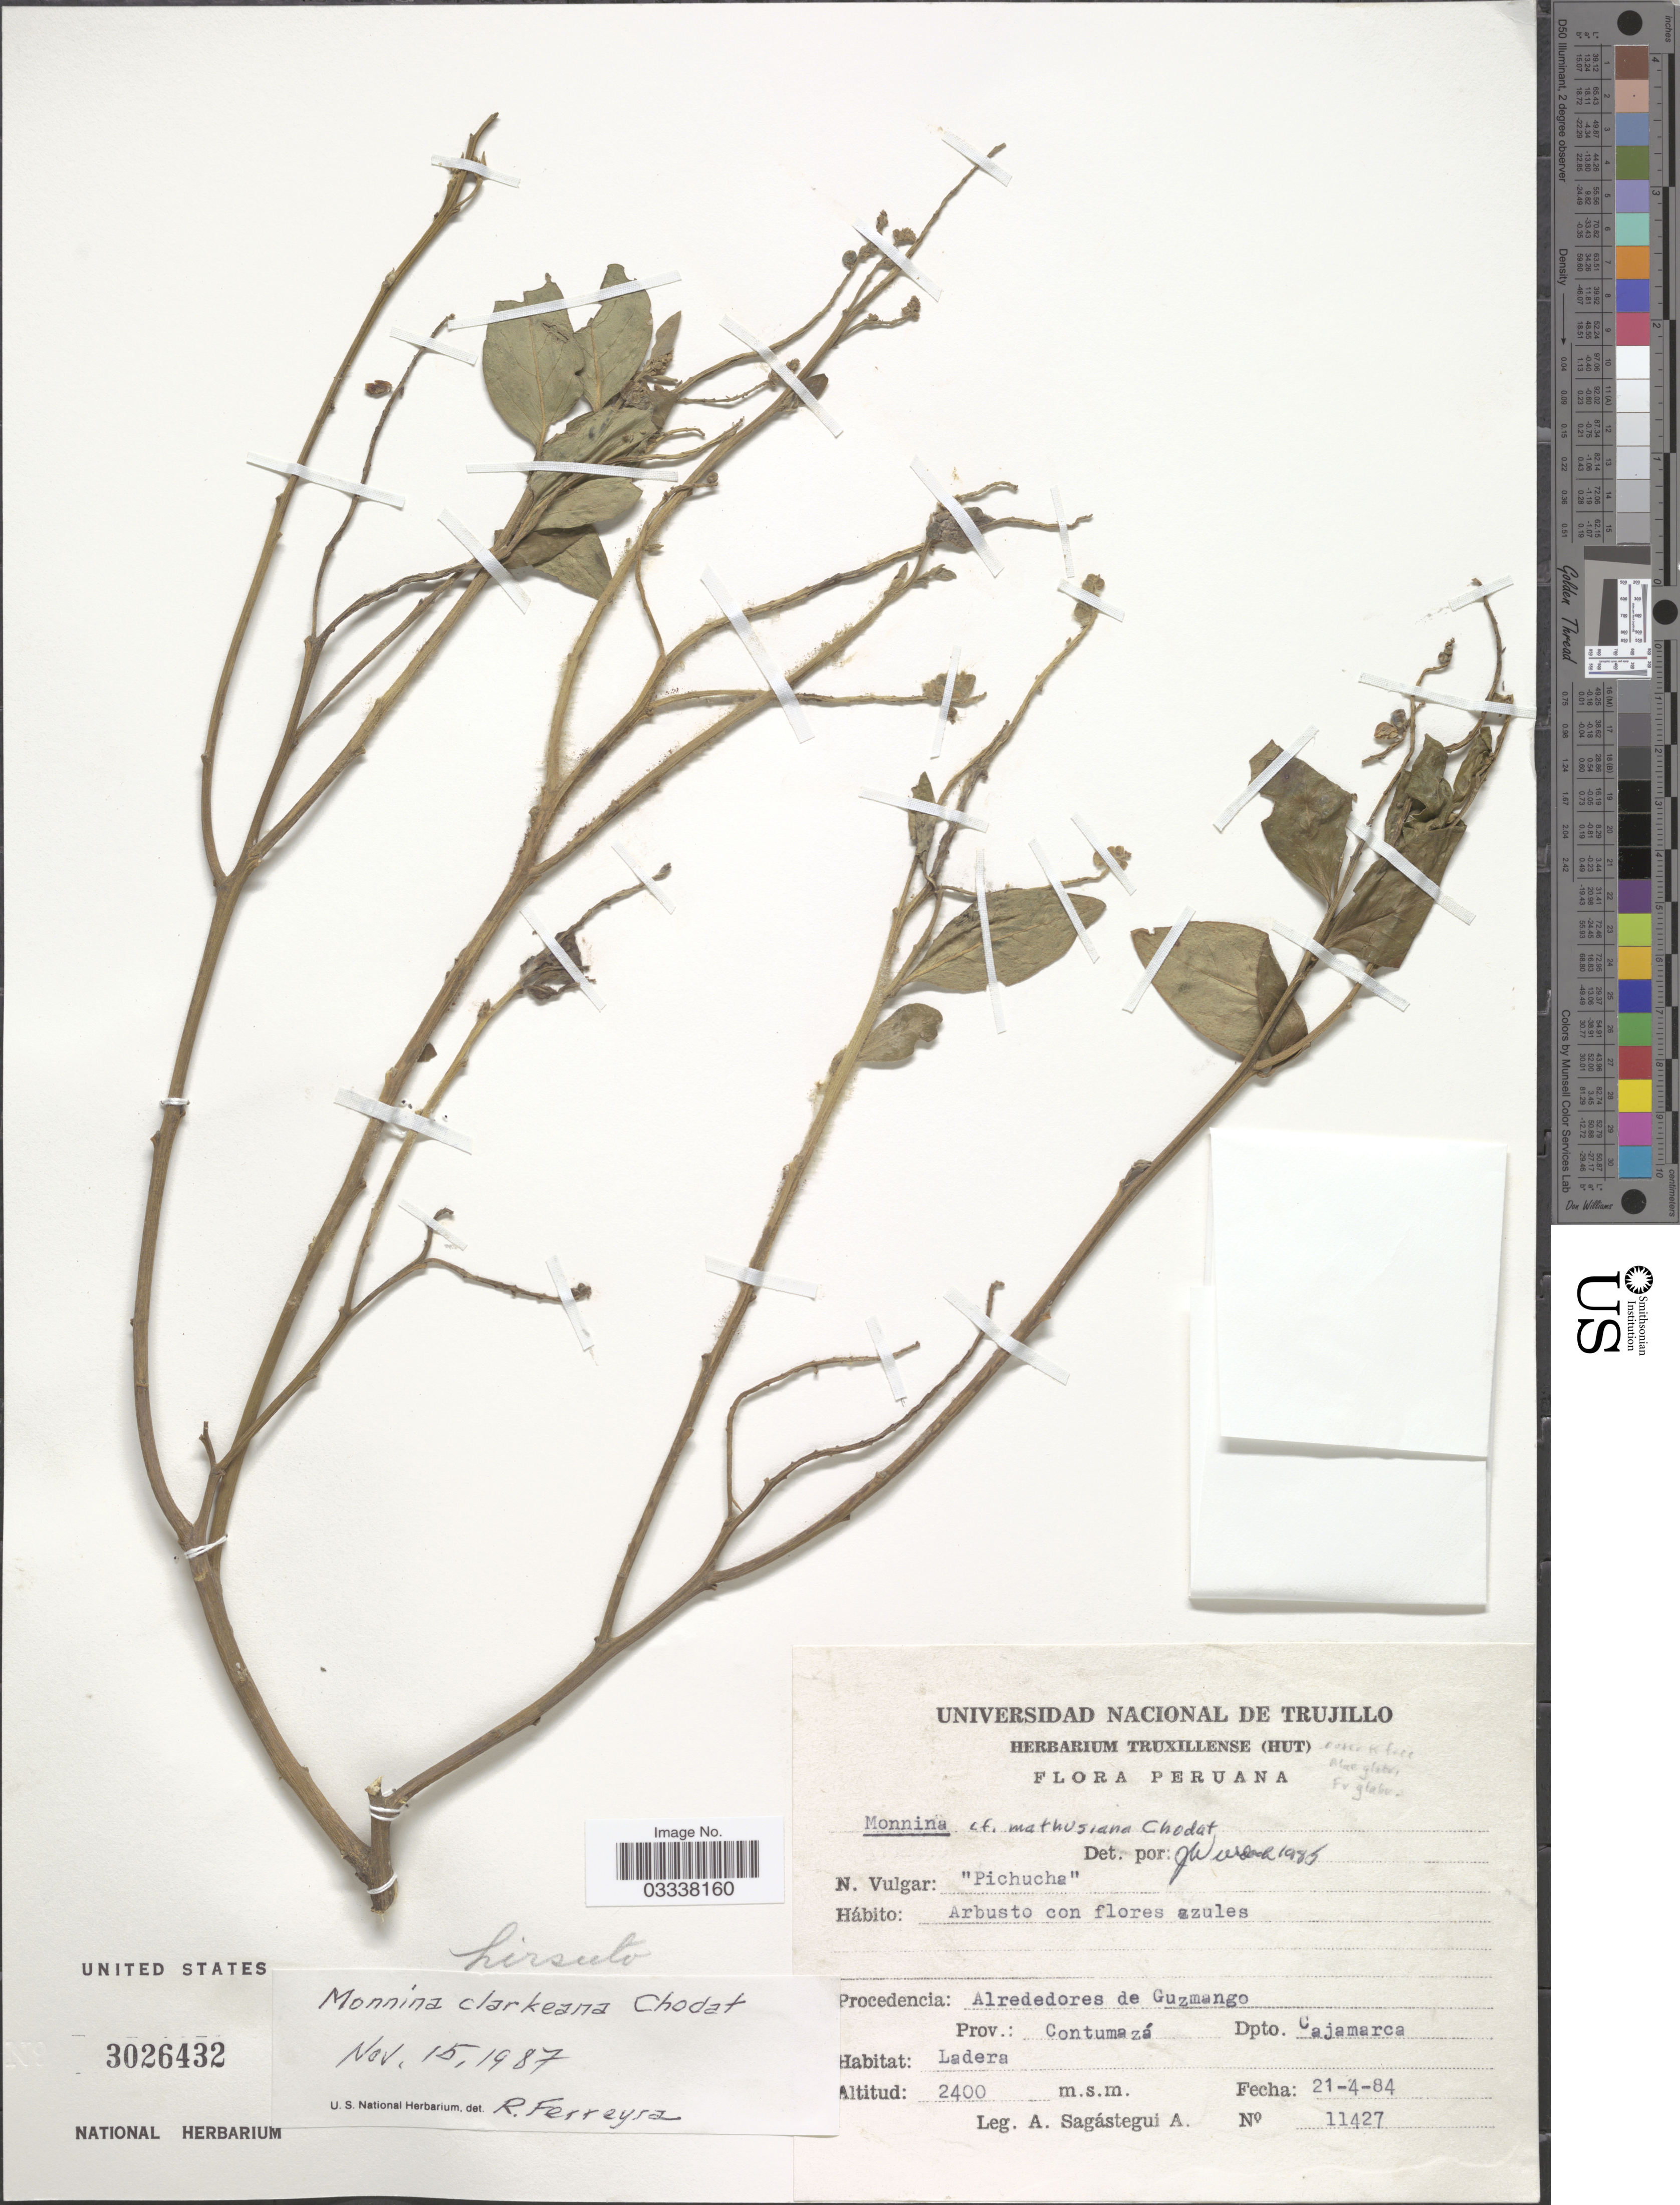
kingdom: Plantae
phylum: Tracheophyta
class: Magnoliopsida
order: Fabales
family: Polygalaceae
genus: Monnina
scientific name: Monnina clarkeana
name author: Chodat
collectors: A. Sagástegui A.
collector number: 11427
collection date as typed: Transcribed d/m/y: 21/4/84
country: Peru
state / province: Cajamarca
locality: Alrededores de Guzmango. Prov.: Contumazá Dpto. Cajamarca.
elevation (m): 2400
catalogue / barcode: US 3026432